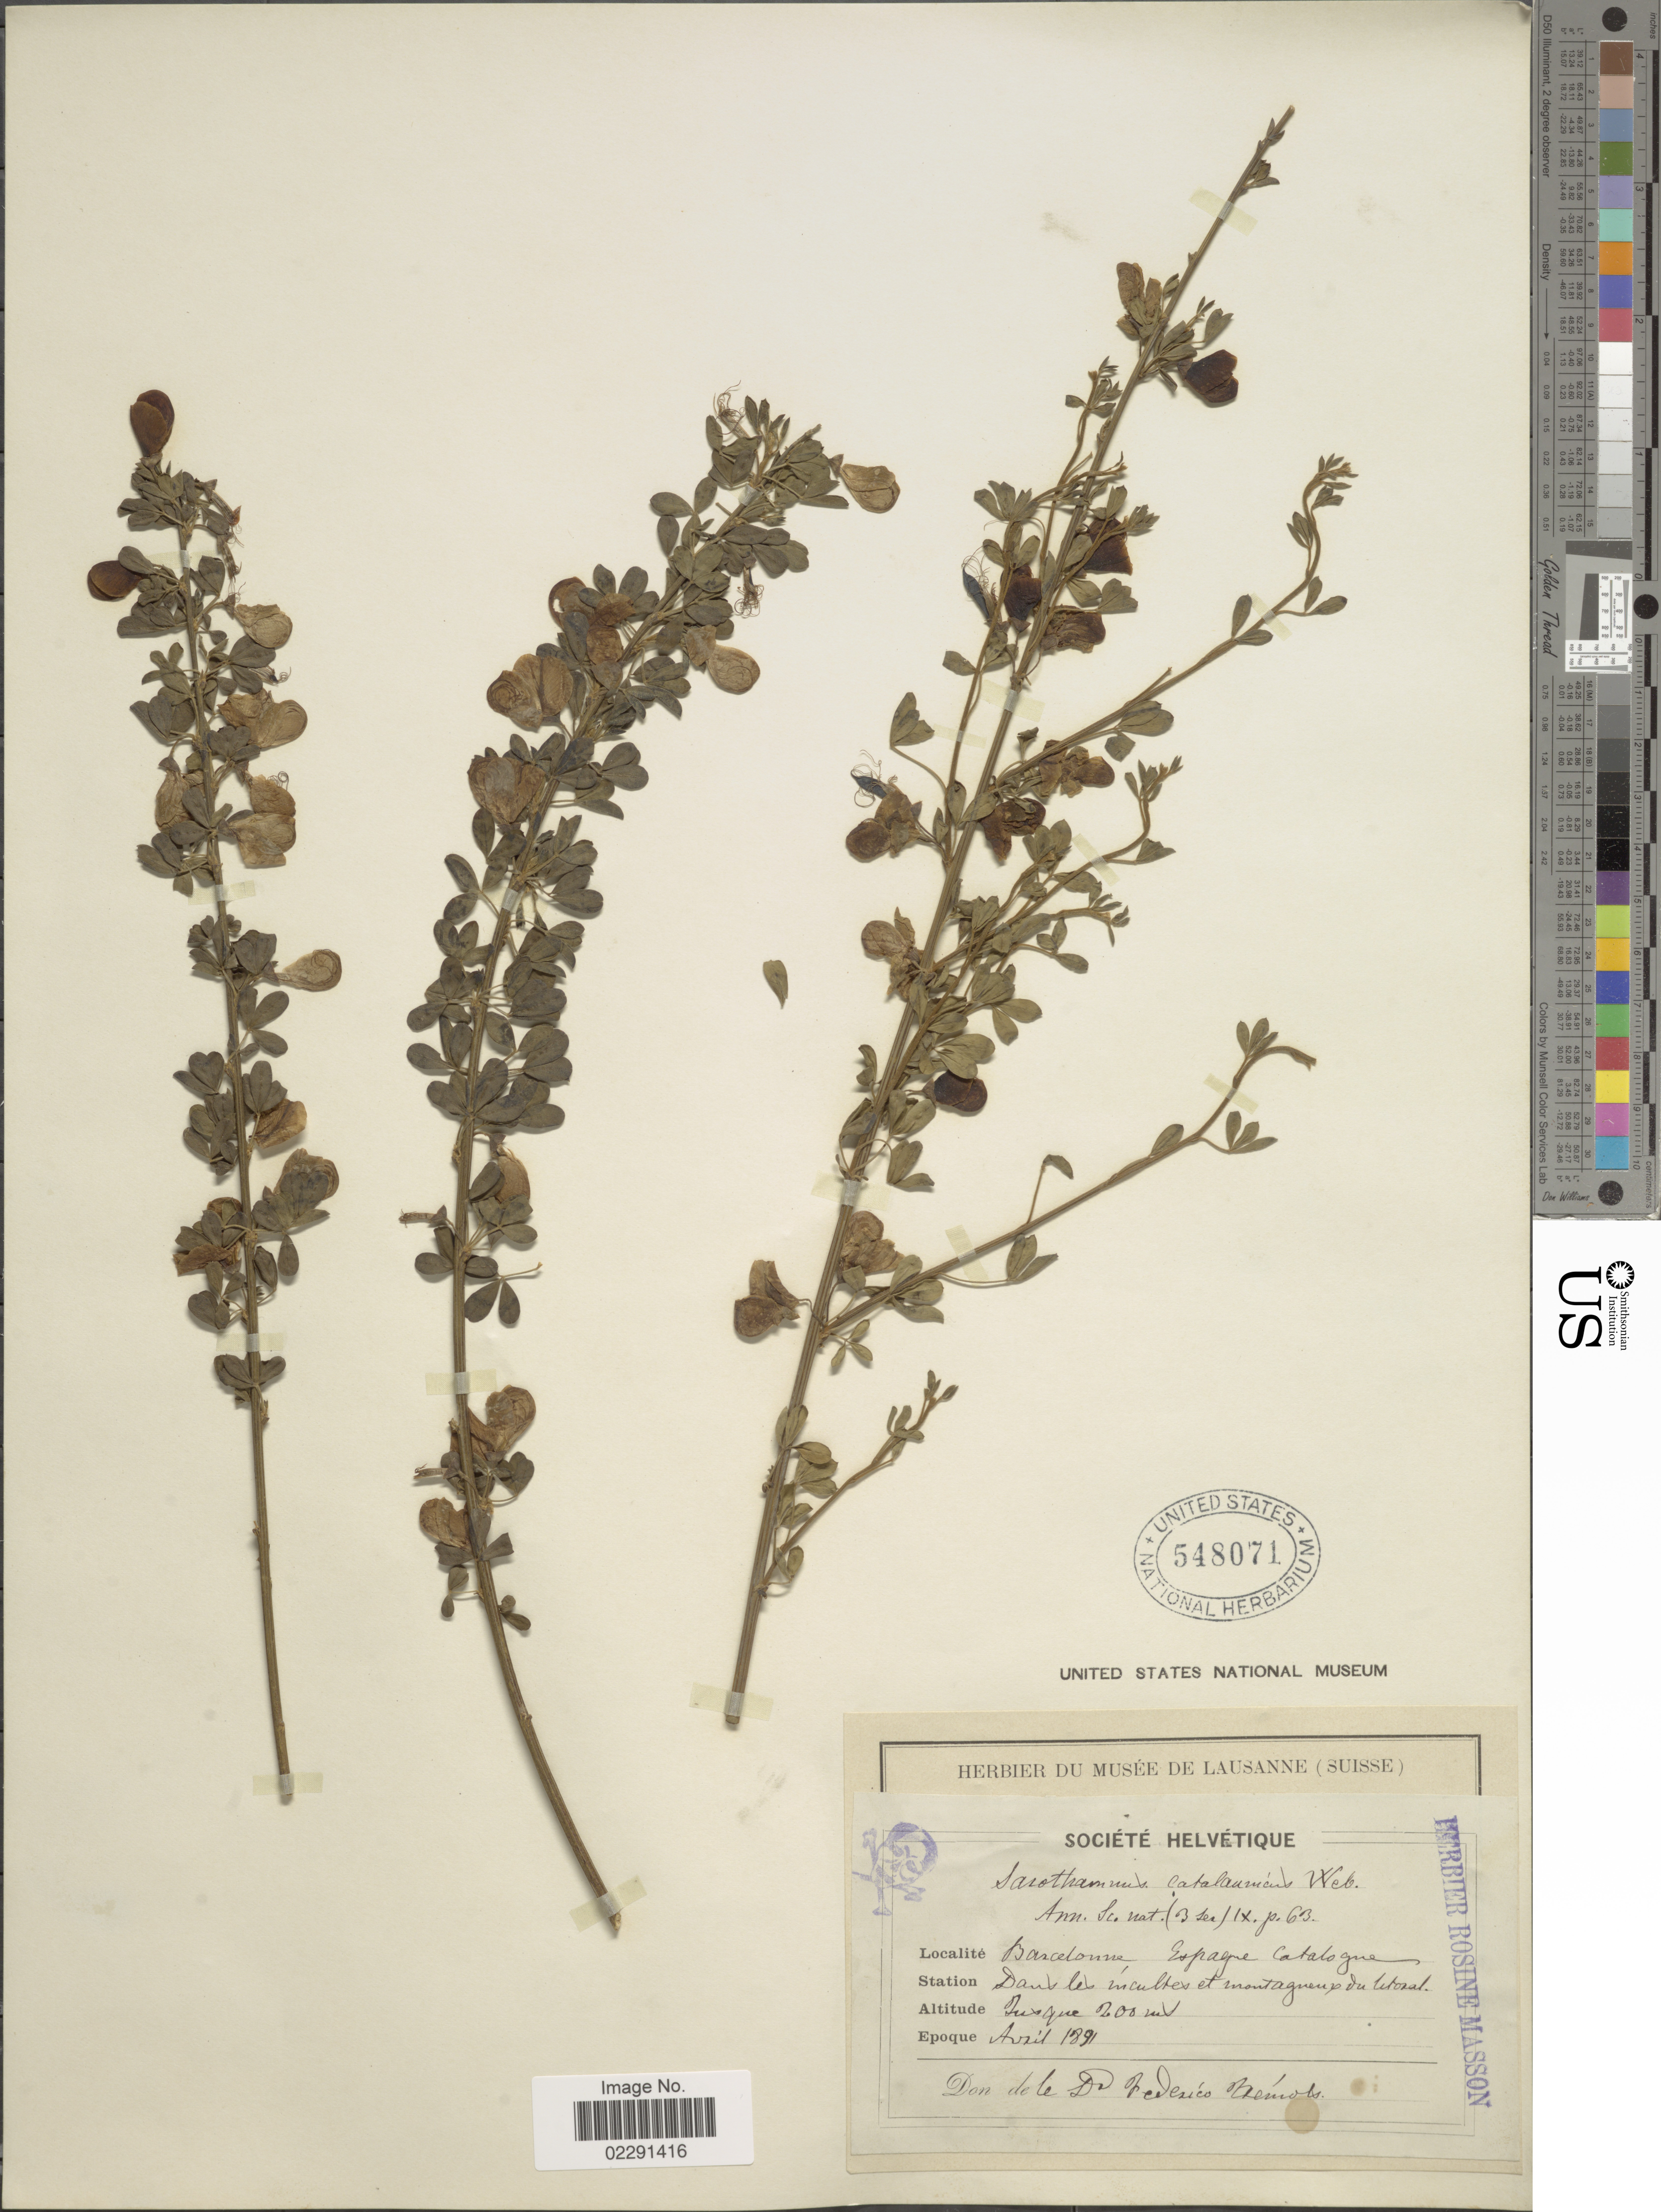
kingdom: Plantae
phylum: Tracheophyta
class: Magnoliopsida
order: Fabales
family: Fabaceae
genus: Cytisus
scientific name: Cytisus catalaunicus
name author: (D.A. Webb) Briq.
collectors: F. Bemols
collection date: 1891-04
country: Spain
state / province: Catalunya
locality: Barcelonne, Espagne Catalogne, dans les incultis et montagnen y du litoral.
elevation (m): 200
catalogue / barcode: US 548071